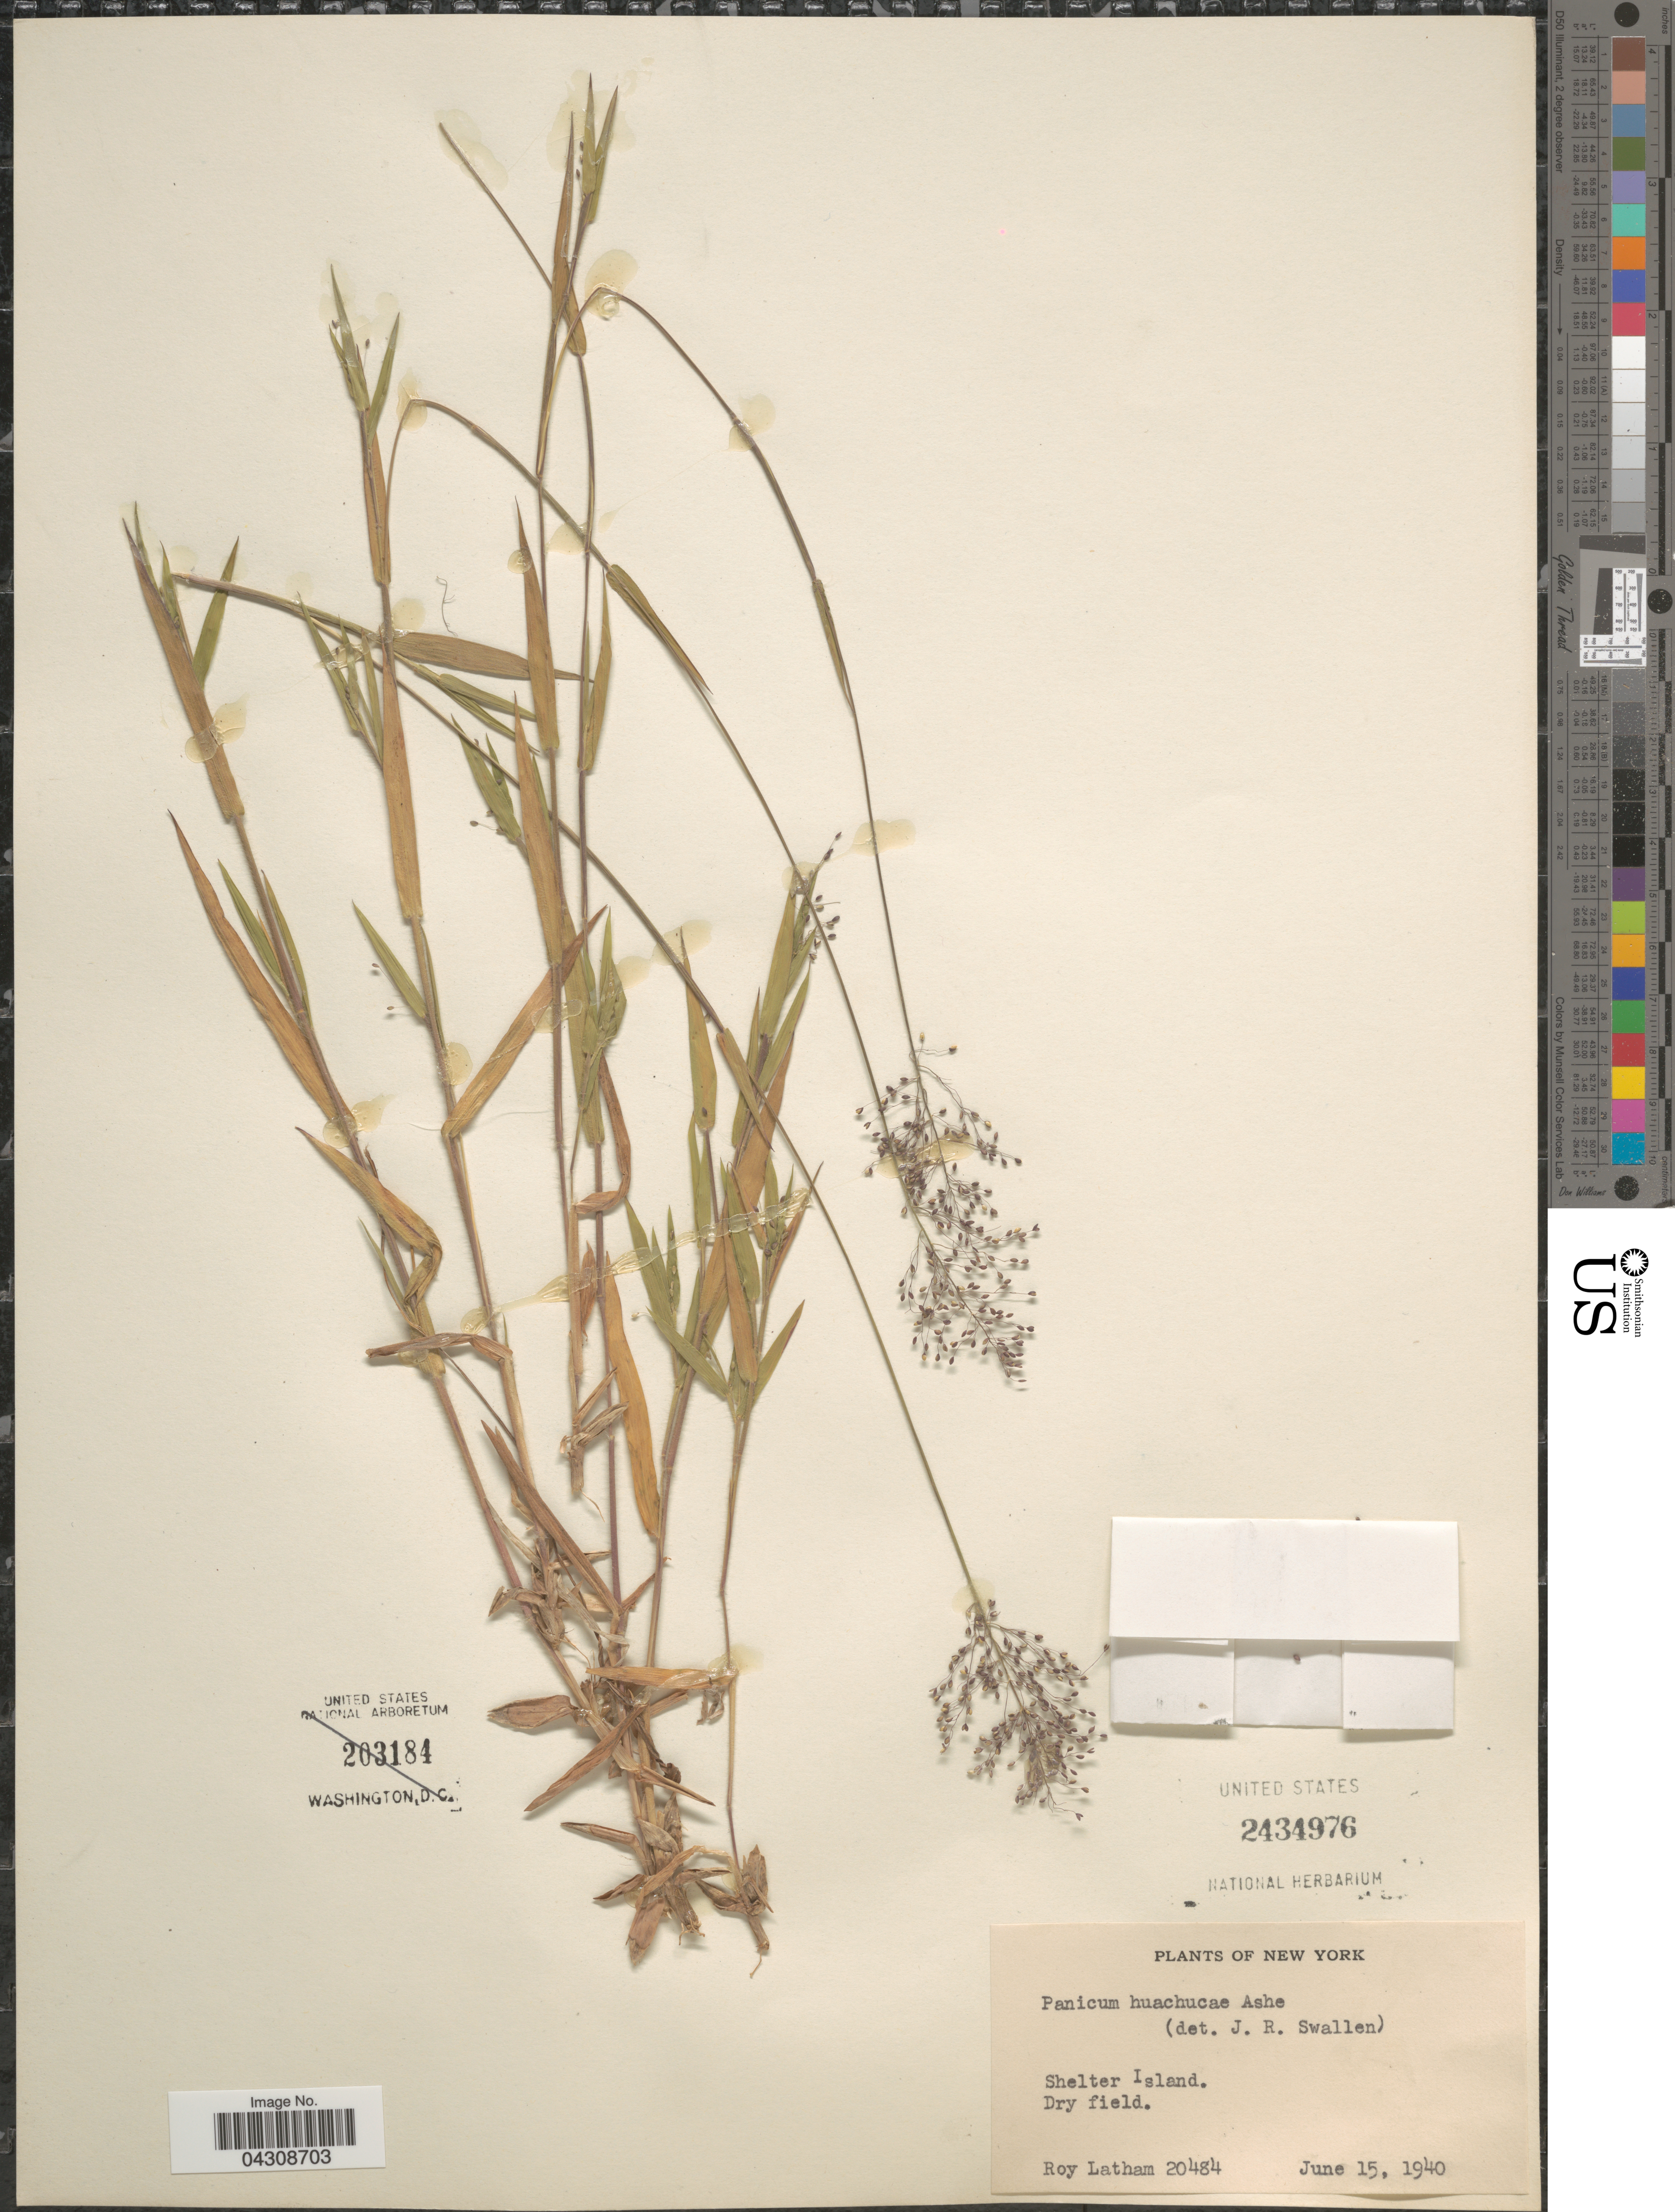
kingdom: Plantae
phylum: Tracheophyta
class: Liliopsida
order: Poales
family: Poaceae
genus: Dichanthelium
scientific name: Dichanthelium acuminatum var. acuminatum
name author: (Sw.) Gould & C.A. Clark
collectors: R. Latham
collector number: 20484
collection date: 1940-06-15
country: United States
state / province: New York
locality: Shelter Island.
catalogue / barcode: US 2434976